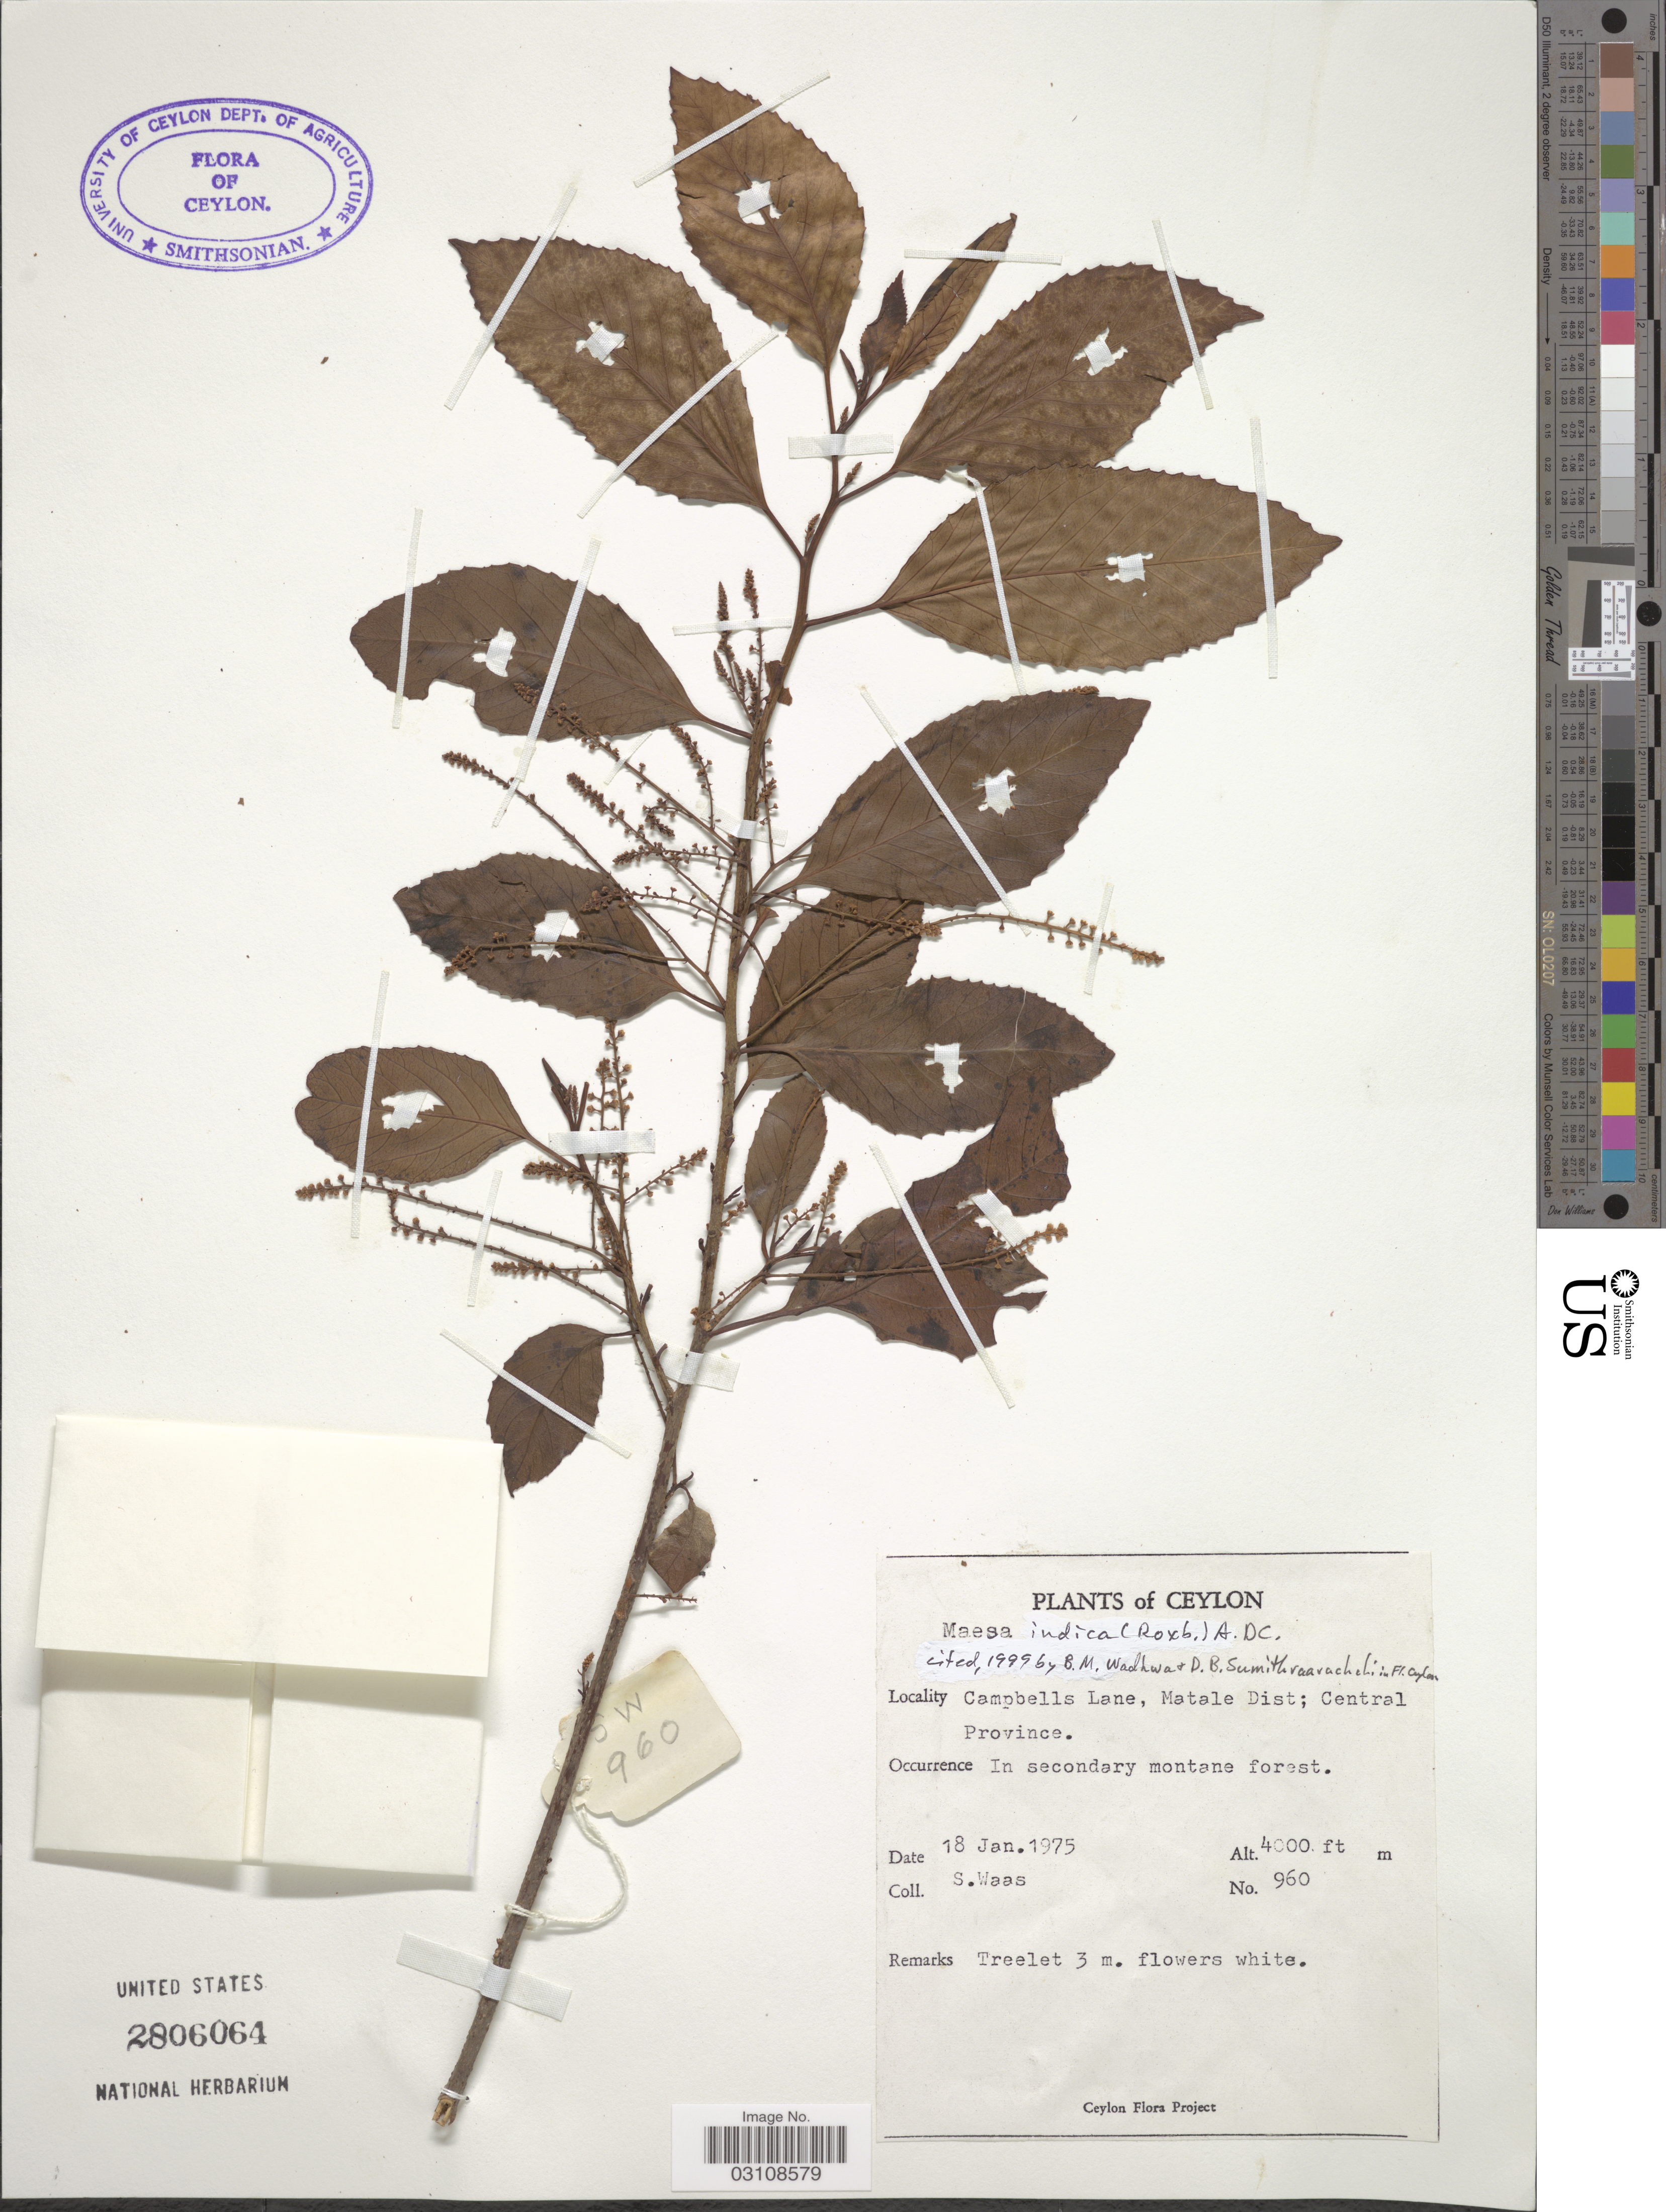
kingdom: Plantae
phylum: Tracheophyta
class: Magnoliopsida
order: Ericales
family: Primulaceae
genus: Maesa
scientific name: Maesa indica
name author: (Roxb.) A. DC.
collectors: S. Waas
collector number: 960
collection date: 1975-01-18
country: Sri Lanka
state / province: Central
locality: Ceylon. Campbells Lane, Matale Dist.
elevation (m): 1219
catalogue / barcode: US 2806064